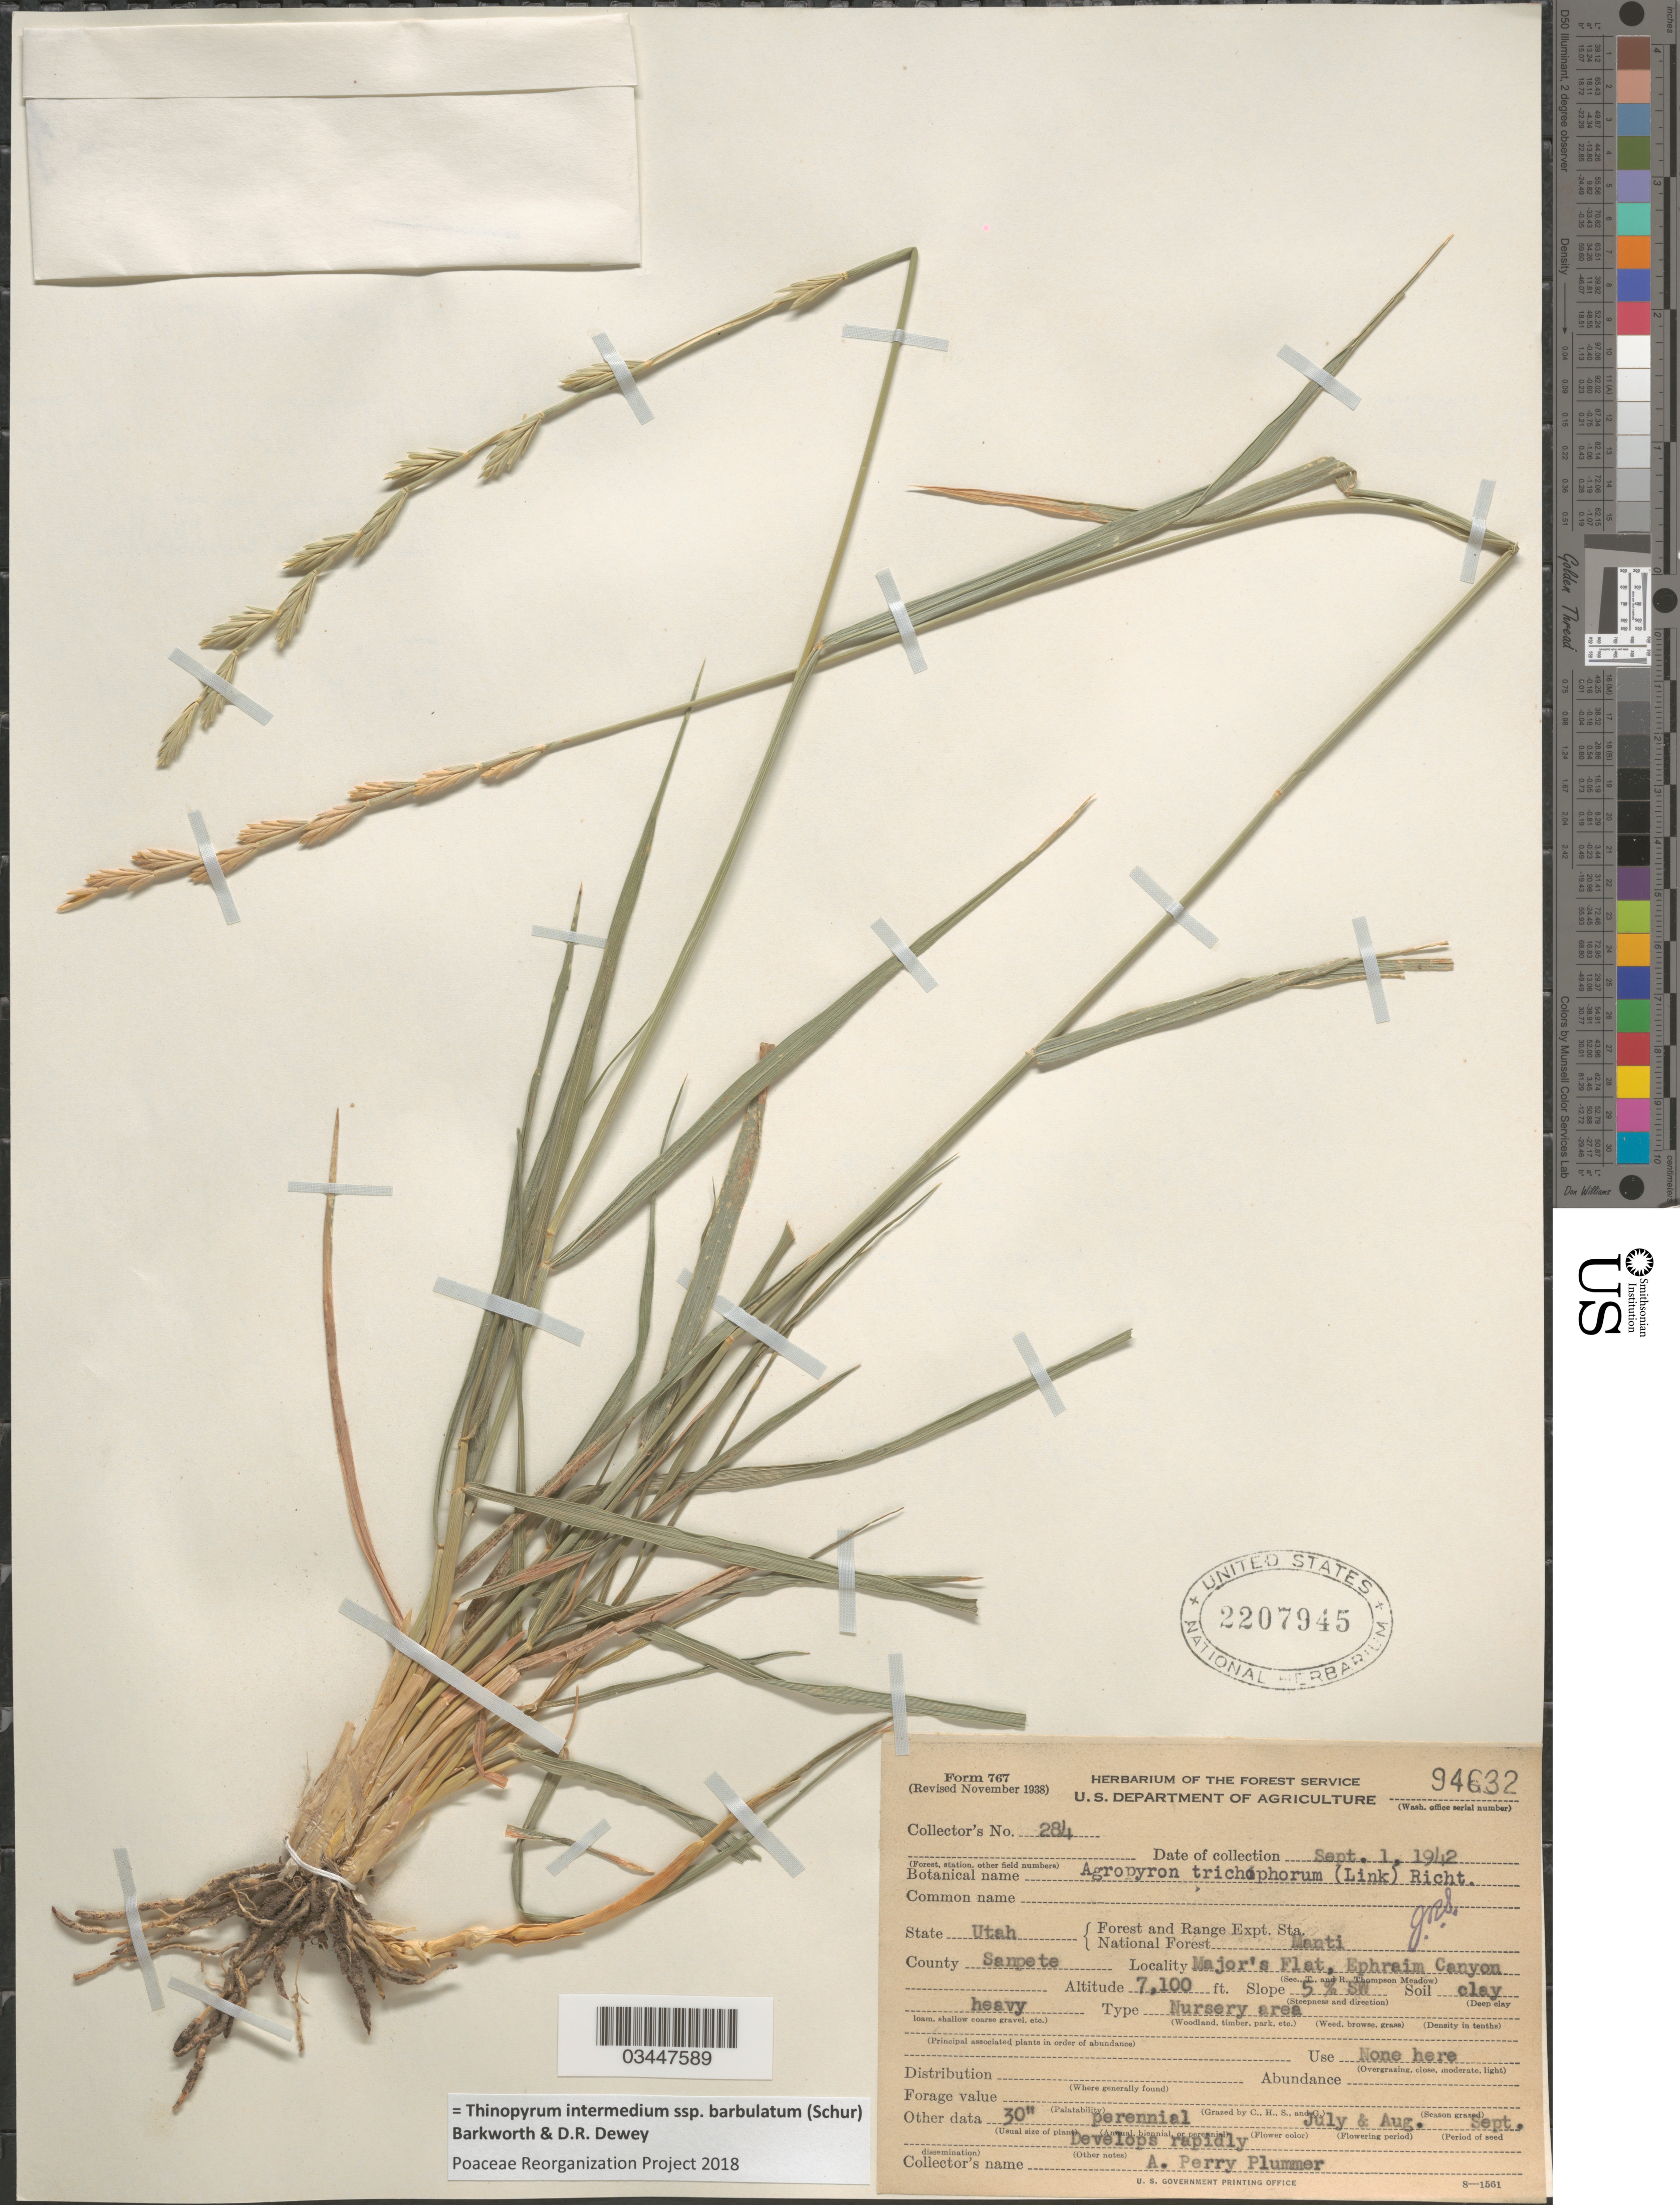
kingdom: Plantae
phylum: Tracheophyta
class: Liliopsida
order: Poales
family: Poaceae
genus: Thinopyrum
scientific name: Thinopyrum intermedium subsp. barbulatum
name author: (Schur) Barkworth & Dewey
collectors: A. Plummer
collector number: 284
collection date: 1942-09-01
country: United States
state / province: Utah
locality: Forest and Range Expt. Sta. National Forest Manti. County Sanpete. Major's Flat, Ephraim Canyon.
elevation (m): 2164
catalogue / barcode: US 2207945